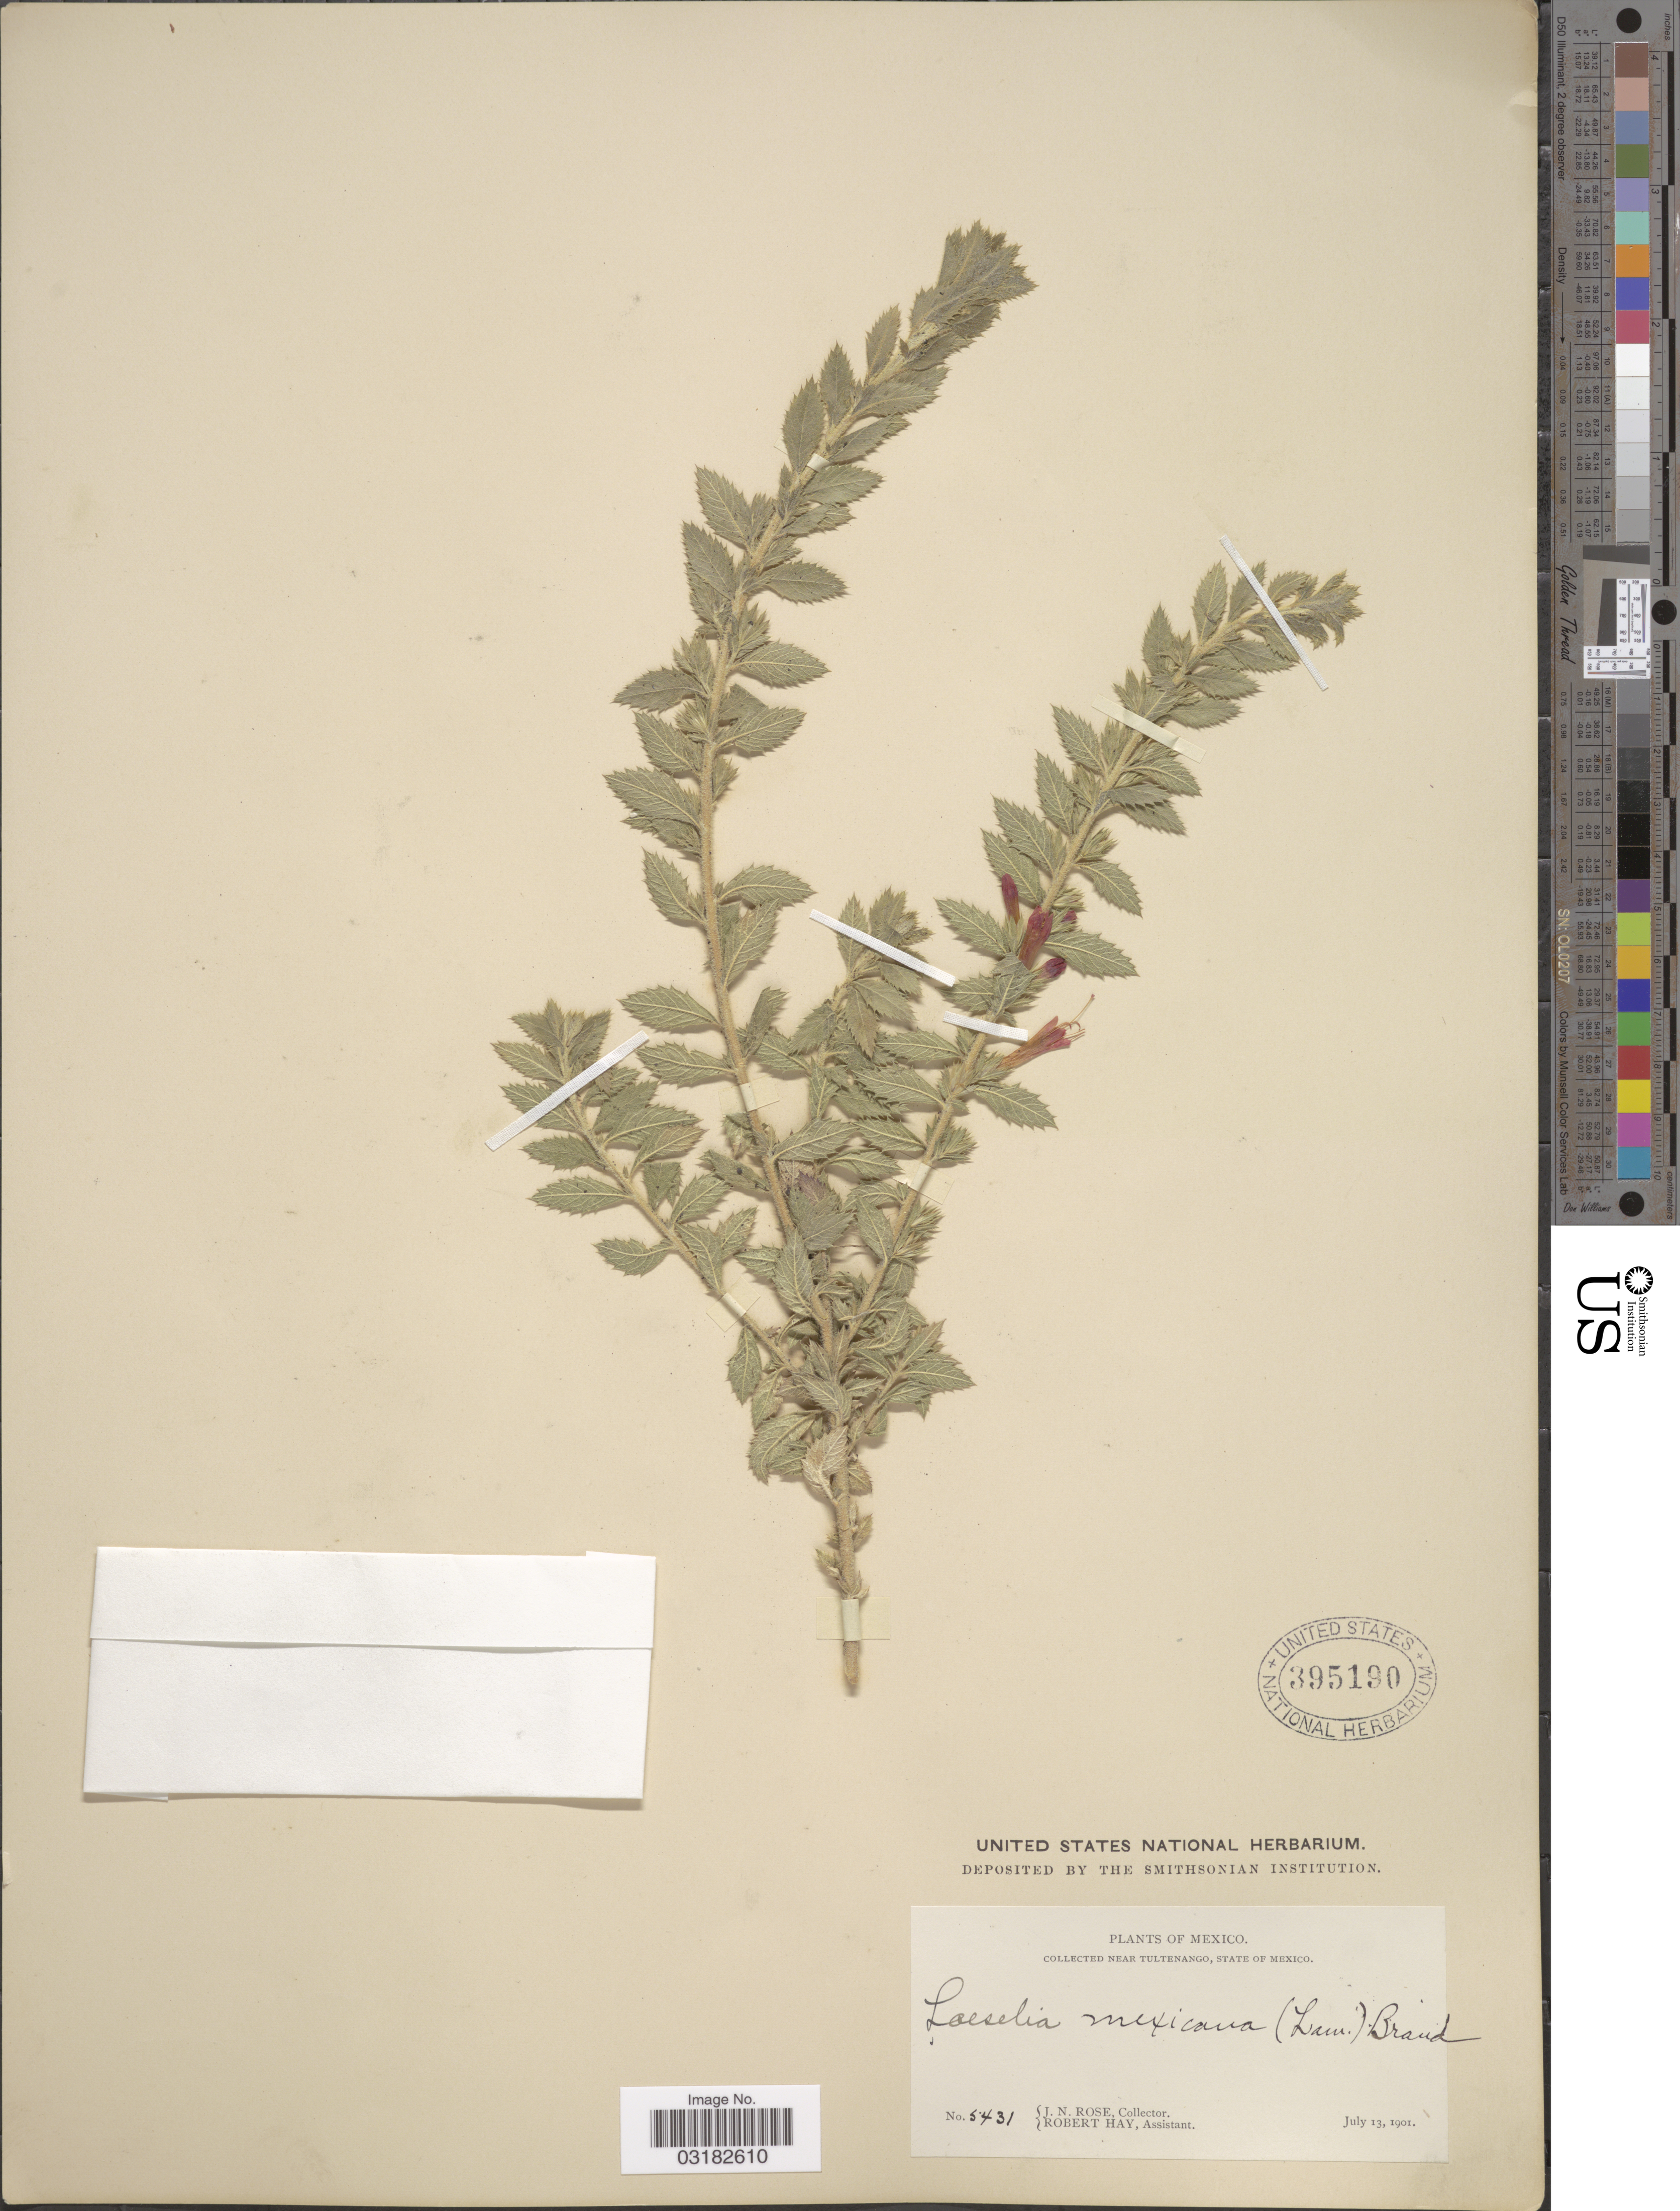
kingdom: Plantae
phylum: Tracheophyta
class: Magnoliopsida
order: Ericales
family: Polemoniaceae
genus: Loeselia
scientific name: Loeselia mexicana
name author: (Lam.) Brand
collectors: J. N. Rose & R. H. Hay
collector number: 5431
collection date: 1901-07-13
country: Mexico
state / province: México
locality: Near Tultenango.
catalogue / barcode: US 395190